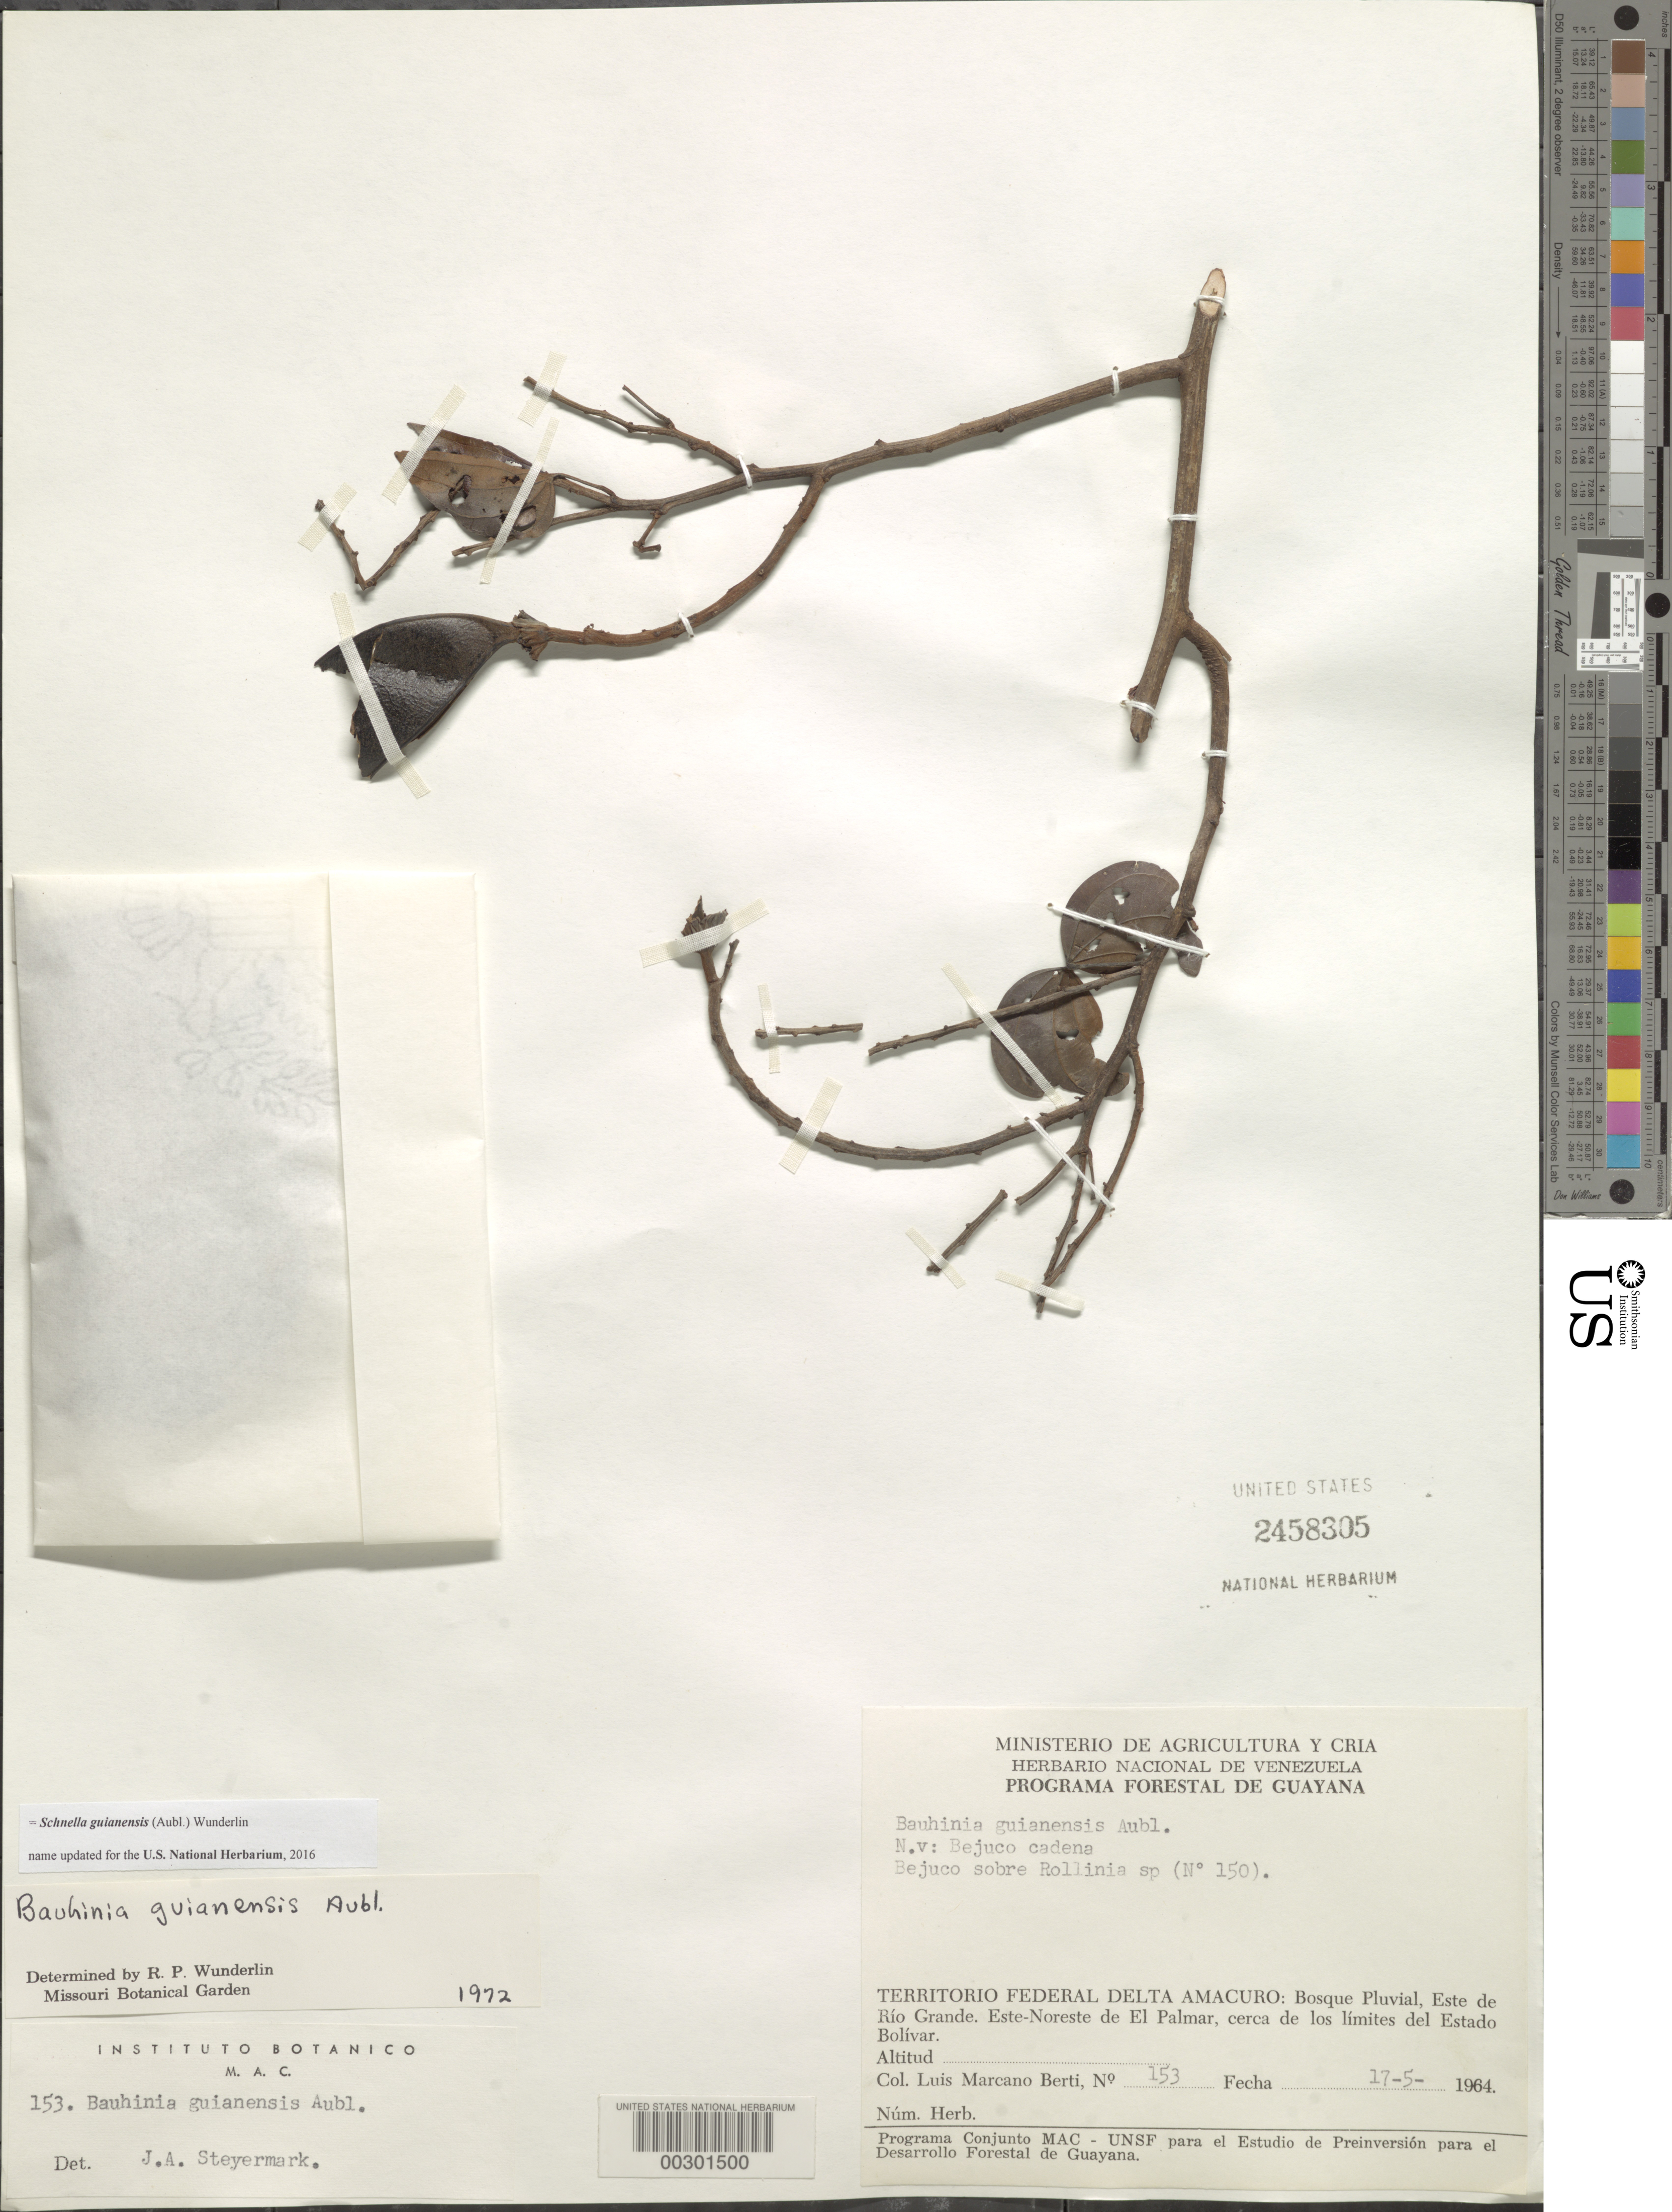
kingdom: Plantae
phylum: Tracheophyta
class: Magnoliopsida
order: Fabales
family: Fabaceae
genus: Schnella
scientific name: Schnella guianensis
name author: (Aubl.) Wunderlin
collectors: L. Marcano-Berti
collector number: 153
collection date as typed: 17 May 1964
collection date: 1964-05-17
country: Venezuela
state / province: Delta Amacuro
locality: E of rio grande, ene of el palmar, near the border of the state of bolivar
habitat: Rain forest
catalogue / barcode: US 2458305